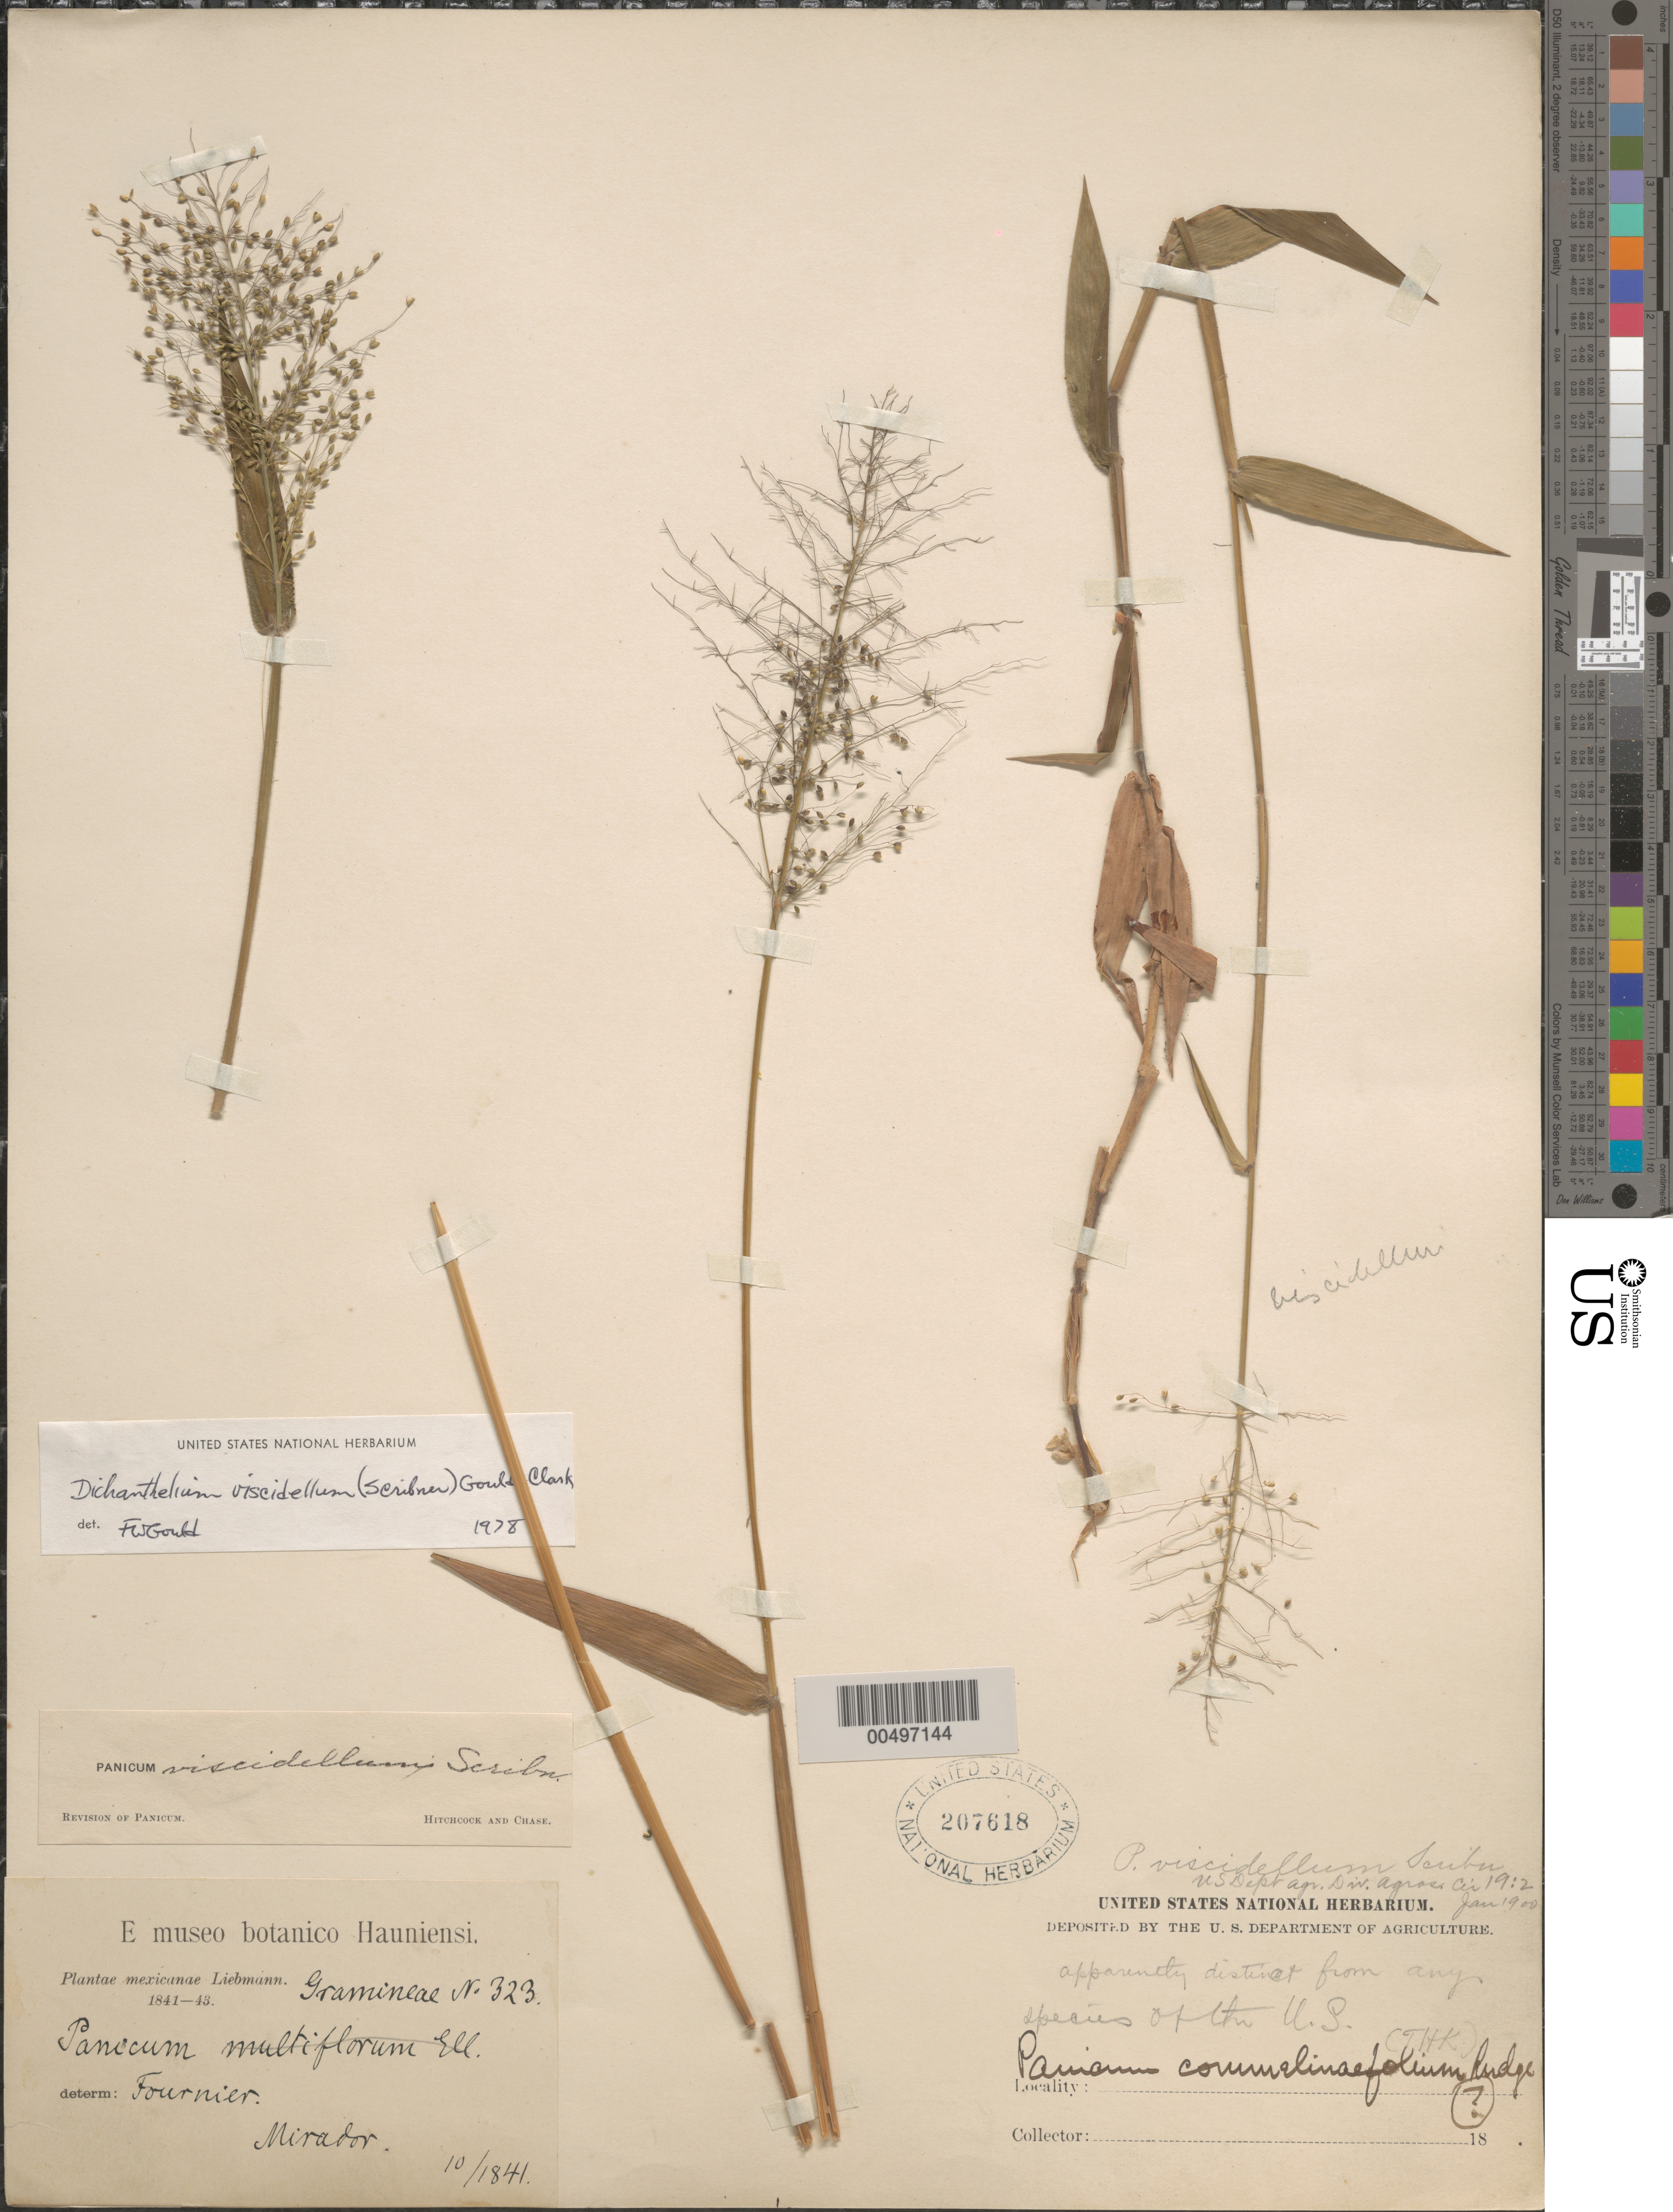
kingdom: Plantae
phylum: Tracheophyta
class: Liliopsida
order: Poales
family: Poaceae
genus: Dichanthelium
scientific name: Dichanthelium viscidellum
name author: (Scribn.) Gould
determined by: Gould, F. W.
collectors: F. M. Liebmann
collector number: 323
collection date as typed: Oct 1841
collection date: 1841-10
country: Mexico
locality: Mirador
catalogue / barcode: US 207618